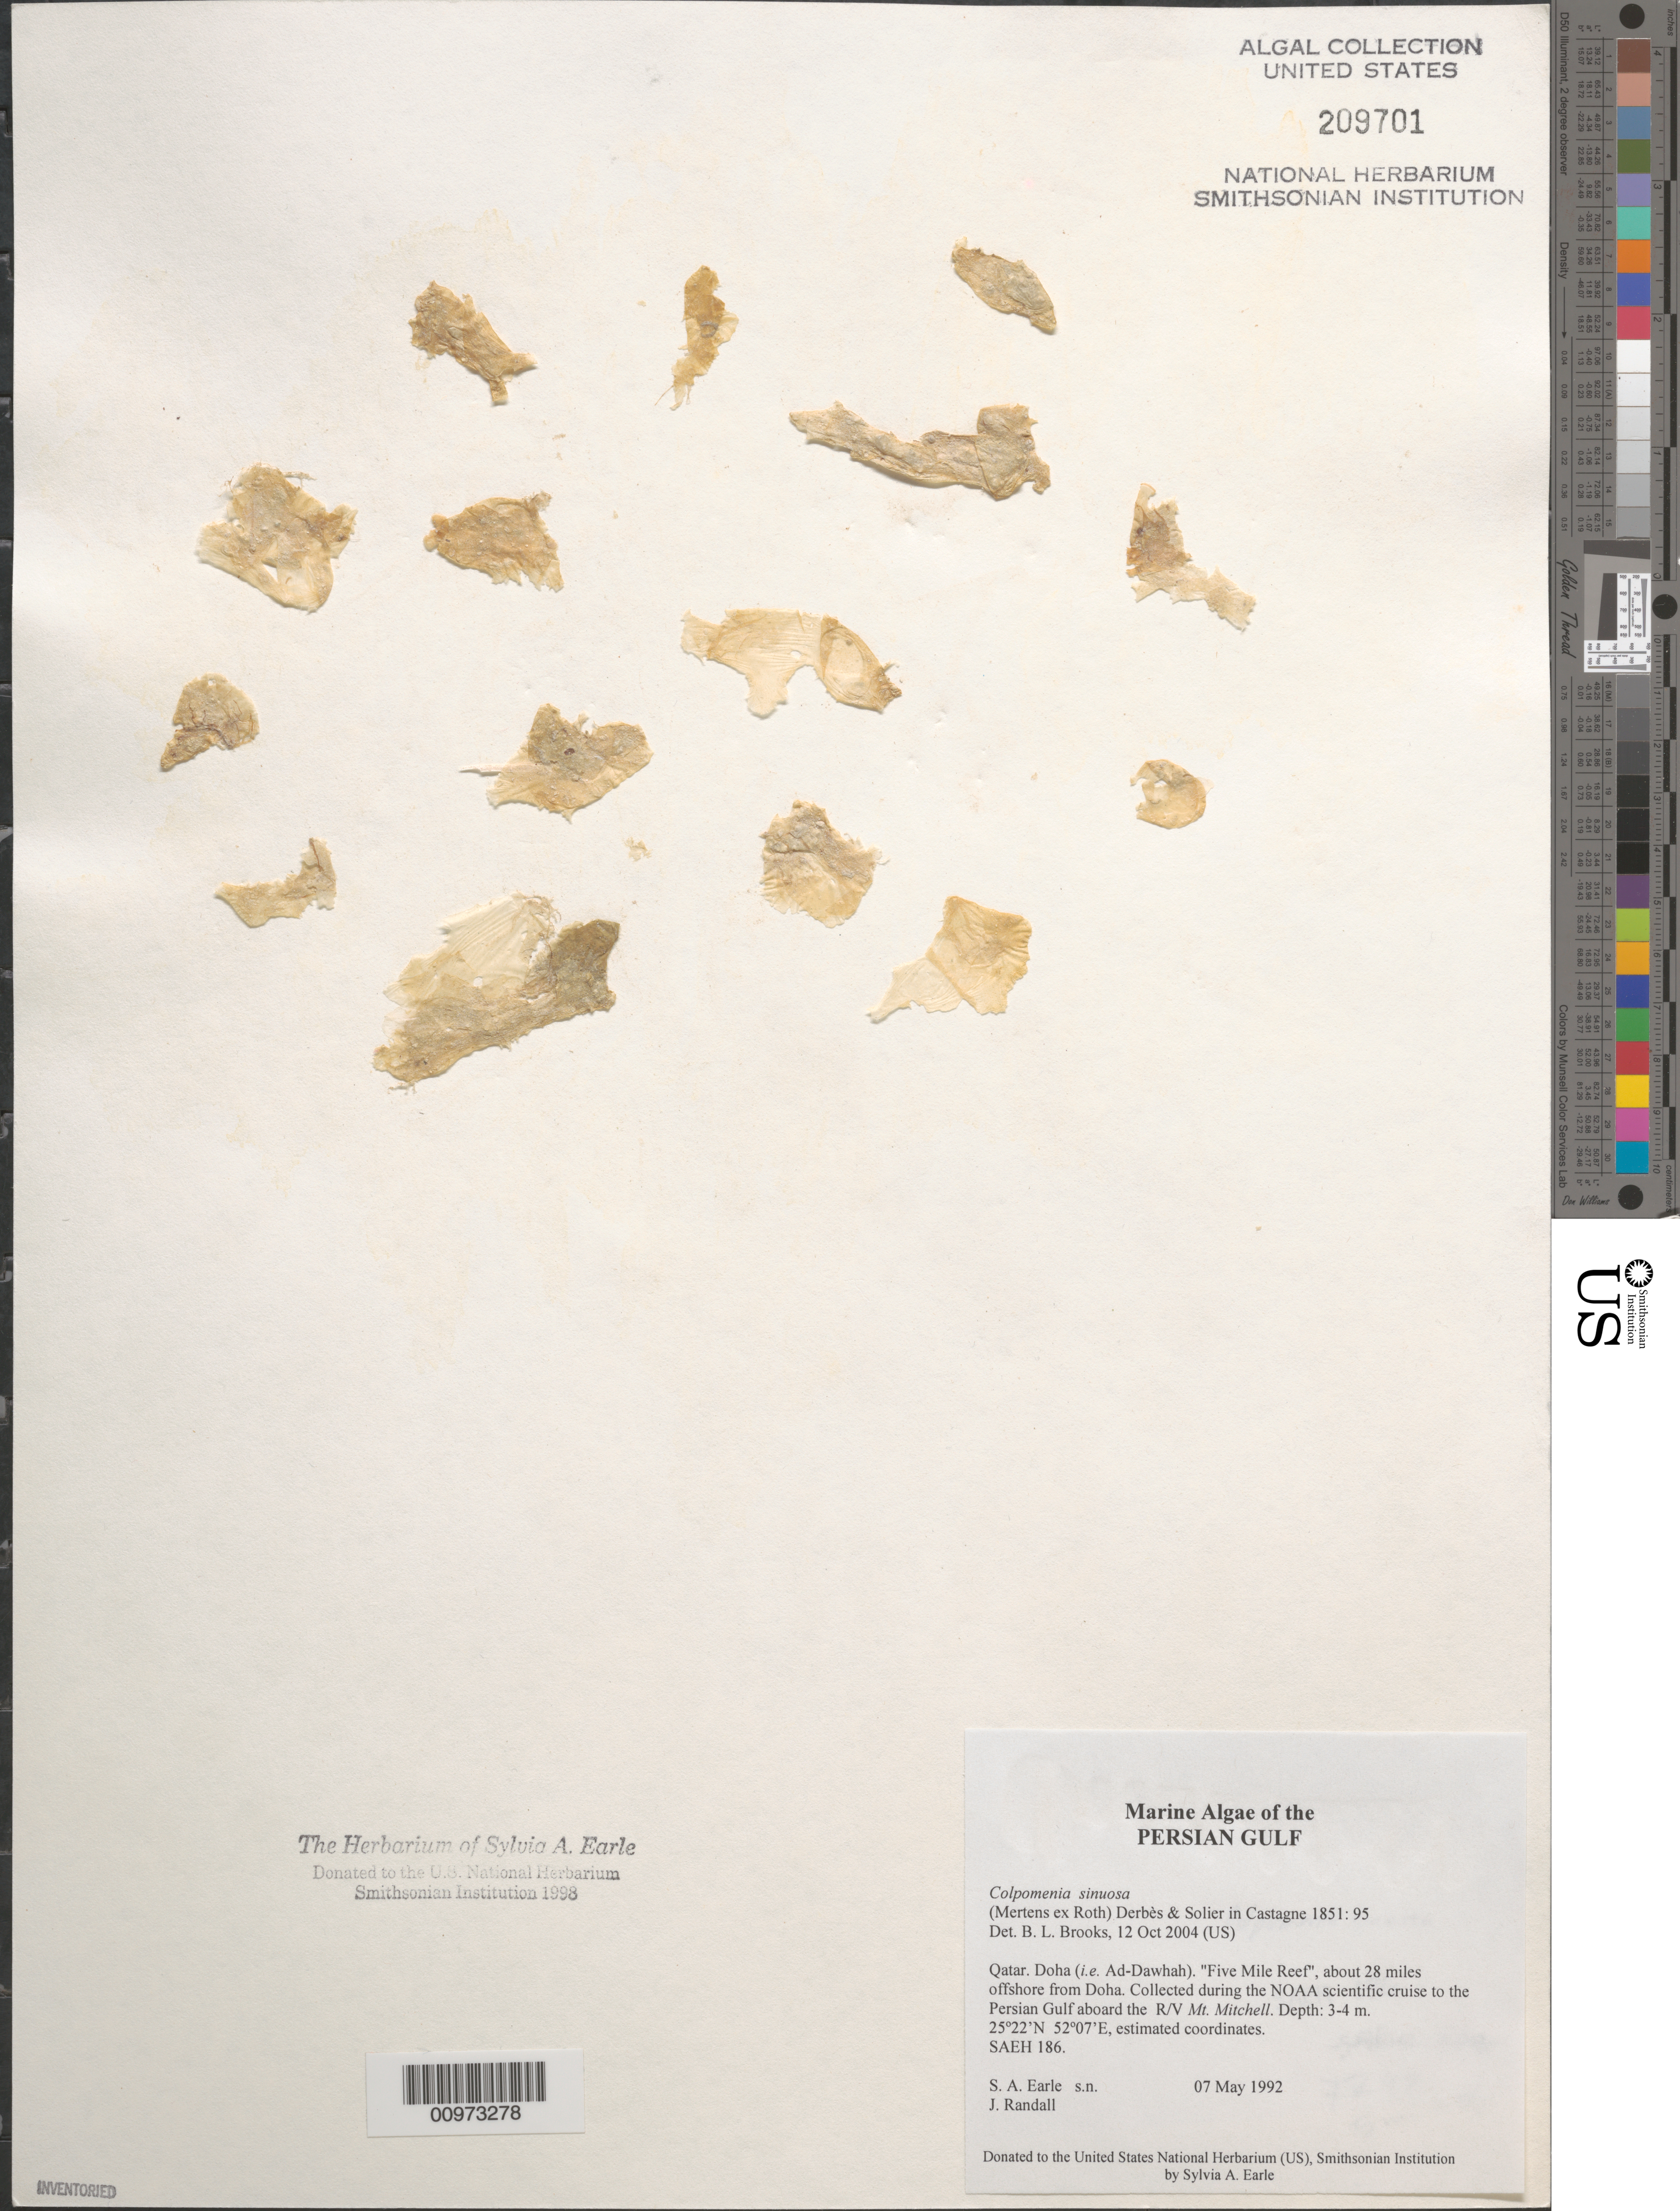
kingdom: Chromista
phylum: Ochrophyta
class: Phaeophyceae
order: Scytosiphonales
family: Scytosiphonaceae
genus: Colpomenia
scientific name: Colpomenia sinuosa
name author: (K. Mert. ex Roth) Derbes & Solier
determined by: Brooks, B. L., (BOT), Smithsonian Institution - National Museum of Natural History (UNITED STATES)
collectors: S. A. Earle & J. Randall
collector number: SAEH 186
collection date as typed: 07 May 1992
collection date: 1992-05-07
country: Quatar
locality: Doha (Ad-Dawhah), Five Mile Reef ca. 28 miles offshore from Doha, Persian Gulf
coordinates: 25 22'N, 52 07'E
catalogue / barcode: US 209701